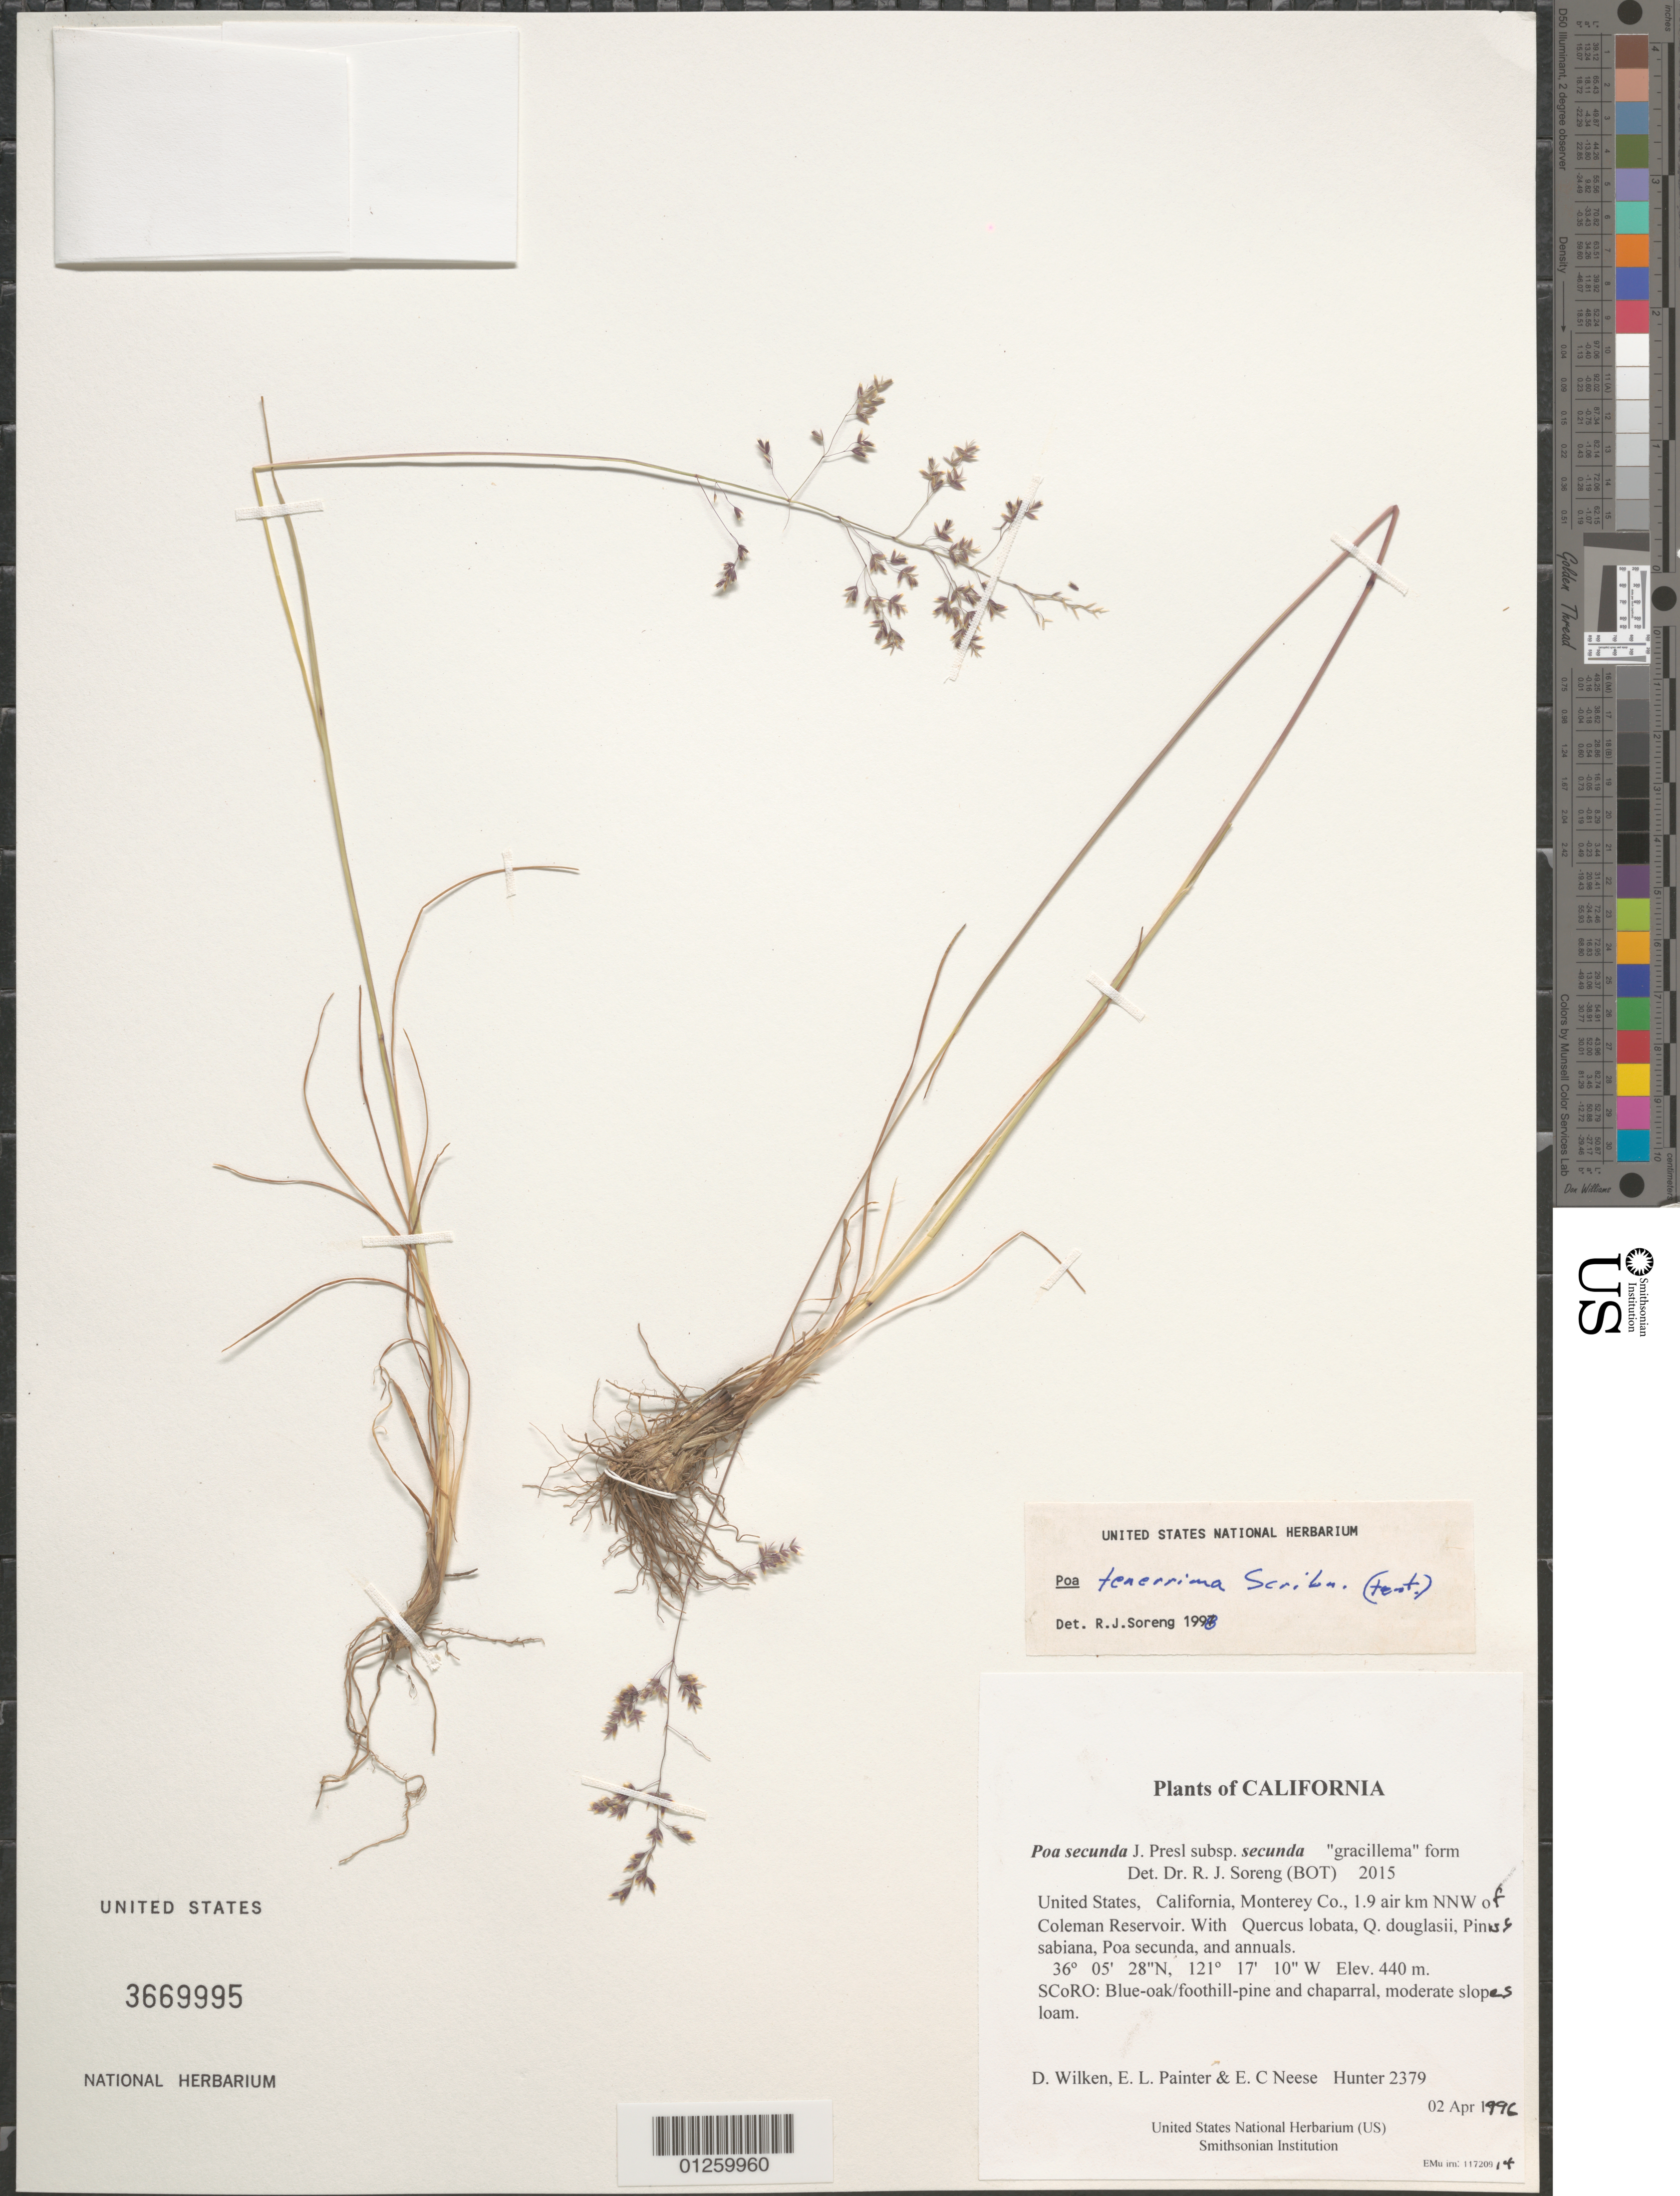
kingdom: Plantae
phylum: Tracheophyta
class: Liliopsida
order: Poales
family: Poaceae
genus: Poa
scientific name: Poa secunda subsp. secunda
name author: J. Presl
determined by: Soreng, Robert J., Research Associate (BOT), Smithsonian Institution - National Museum of Natural History (UNITED STATES)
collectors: D. Wilken, E. L. Painter & E. C Neese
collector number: Fort Hunter Liggett 2379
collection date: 1996-04-02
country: United States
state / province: California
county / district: Monterey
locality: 1.9 air km NNW of Coleman Reservoir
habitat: SCoRO: Blue-oak/foothill-pine and chaparral, moderate slopes, loam.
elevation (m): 440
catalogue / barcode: US 3669995